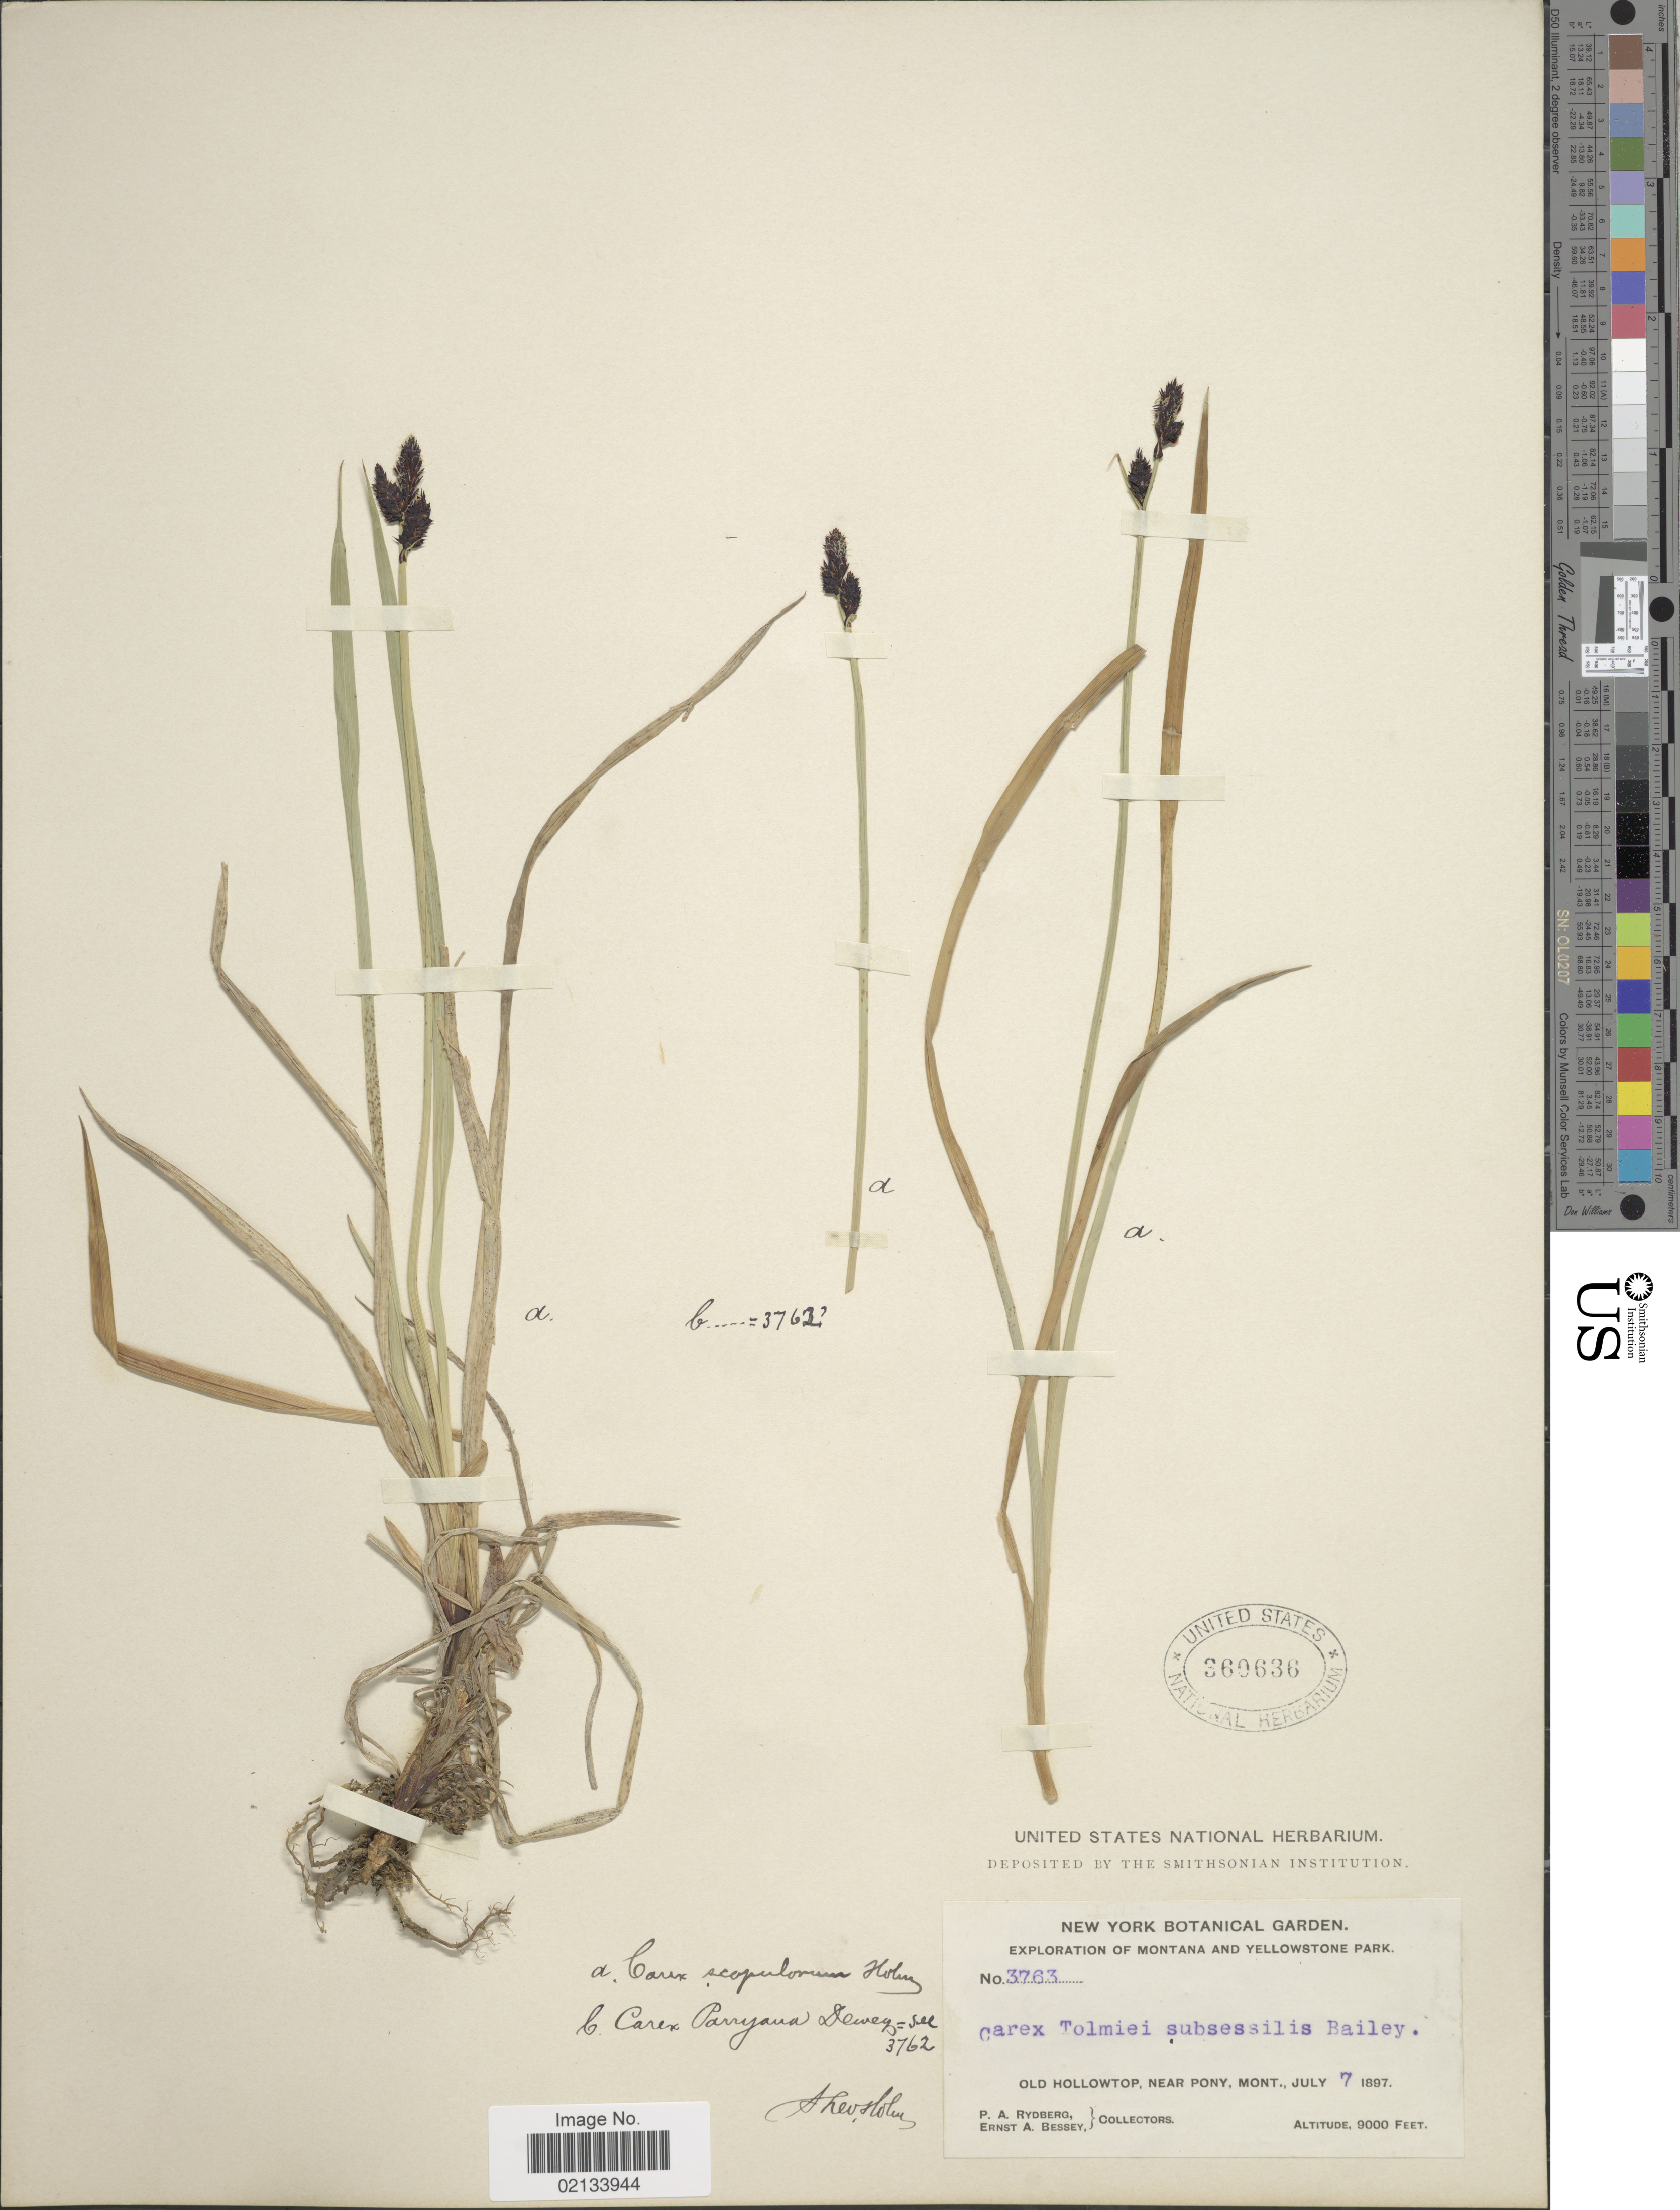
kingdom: Plantae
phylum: Tracheophyta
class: Liliopsida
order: Poales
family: Cyperaceae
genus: Carex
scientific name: Carex scopulorum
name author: Holm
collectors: P. A. Rydberg & E. A. Bessey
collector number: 3763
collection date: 1897-07-07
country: United States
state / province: Montana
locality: Montana and Yellostone Park, Old Hollowtop, near Pony.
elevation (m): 2743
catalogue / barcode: US 360636